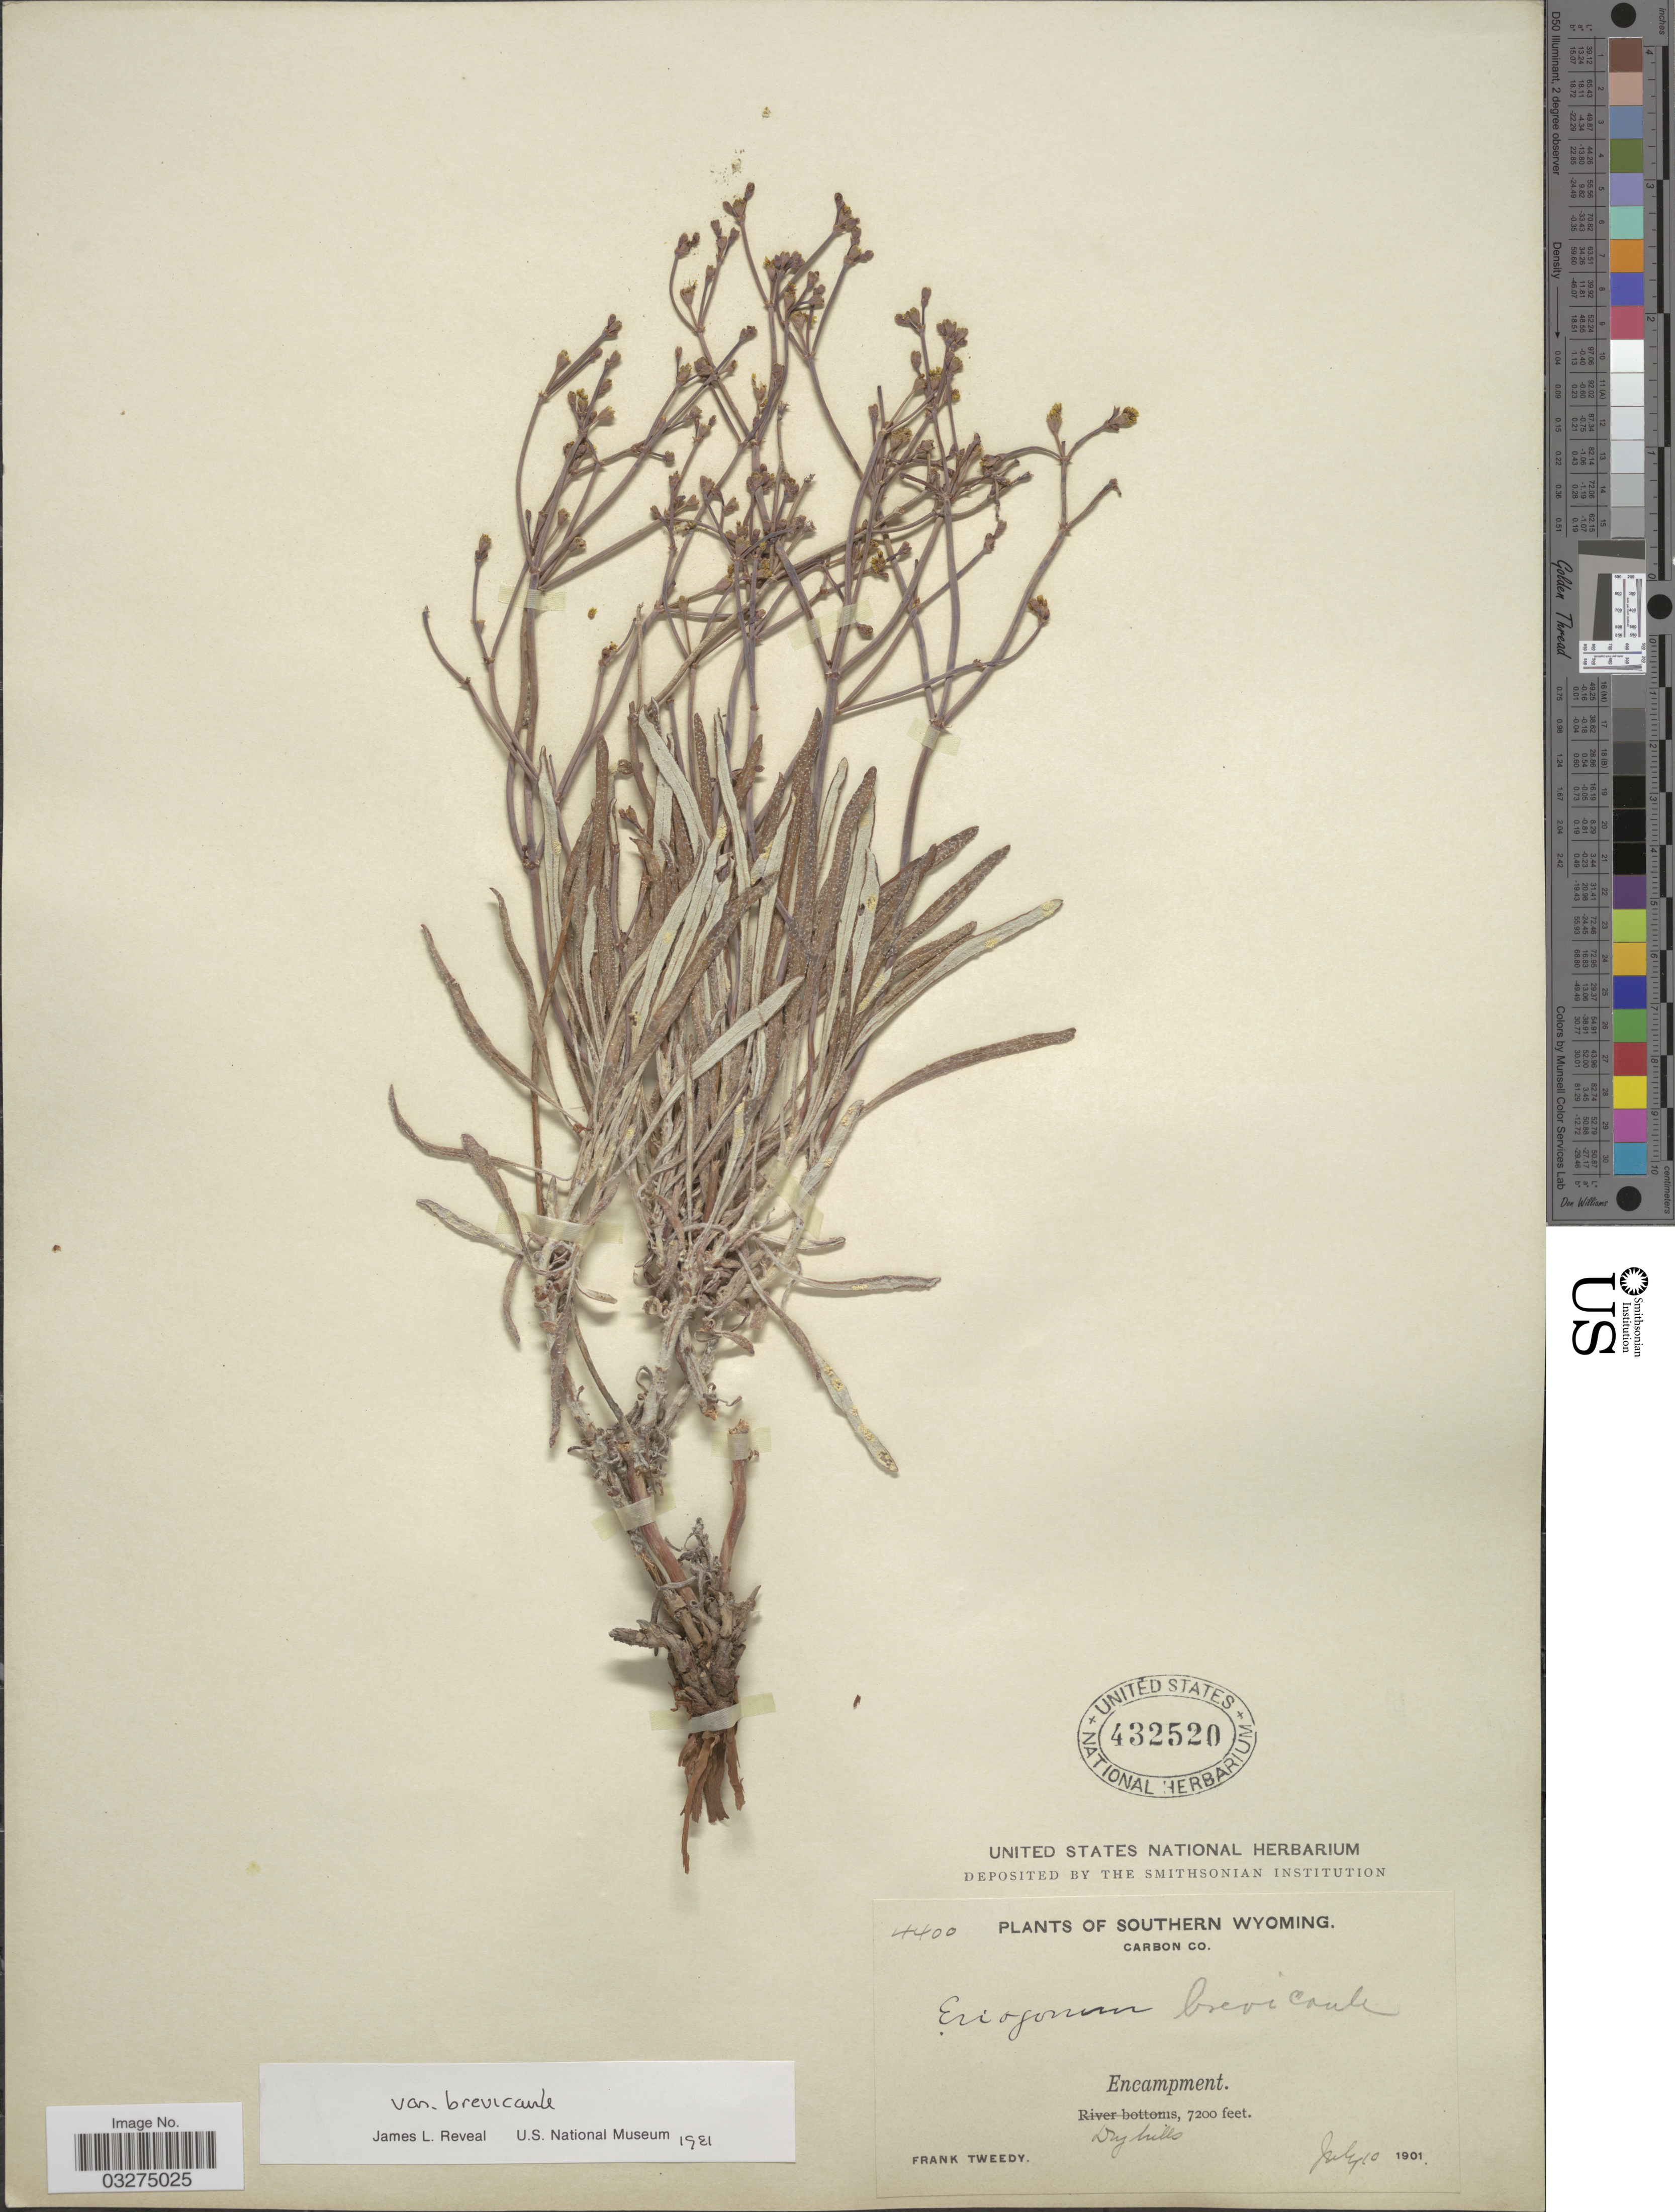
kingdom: Plantae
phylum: Tracheophyta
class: Magnoliopsida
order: Caryophyllales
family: Polygonaceae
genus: Eriogonum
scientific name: Eriogonum brevicaule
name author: Nutt.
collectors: F. Tweedy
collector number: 4400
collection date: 1901-07-10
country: United States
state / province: Wyoming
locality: Southern Wyoming. Carbon Co. Encampment.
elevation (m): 2195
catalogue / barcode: US 432520